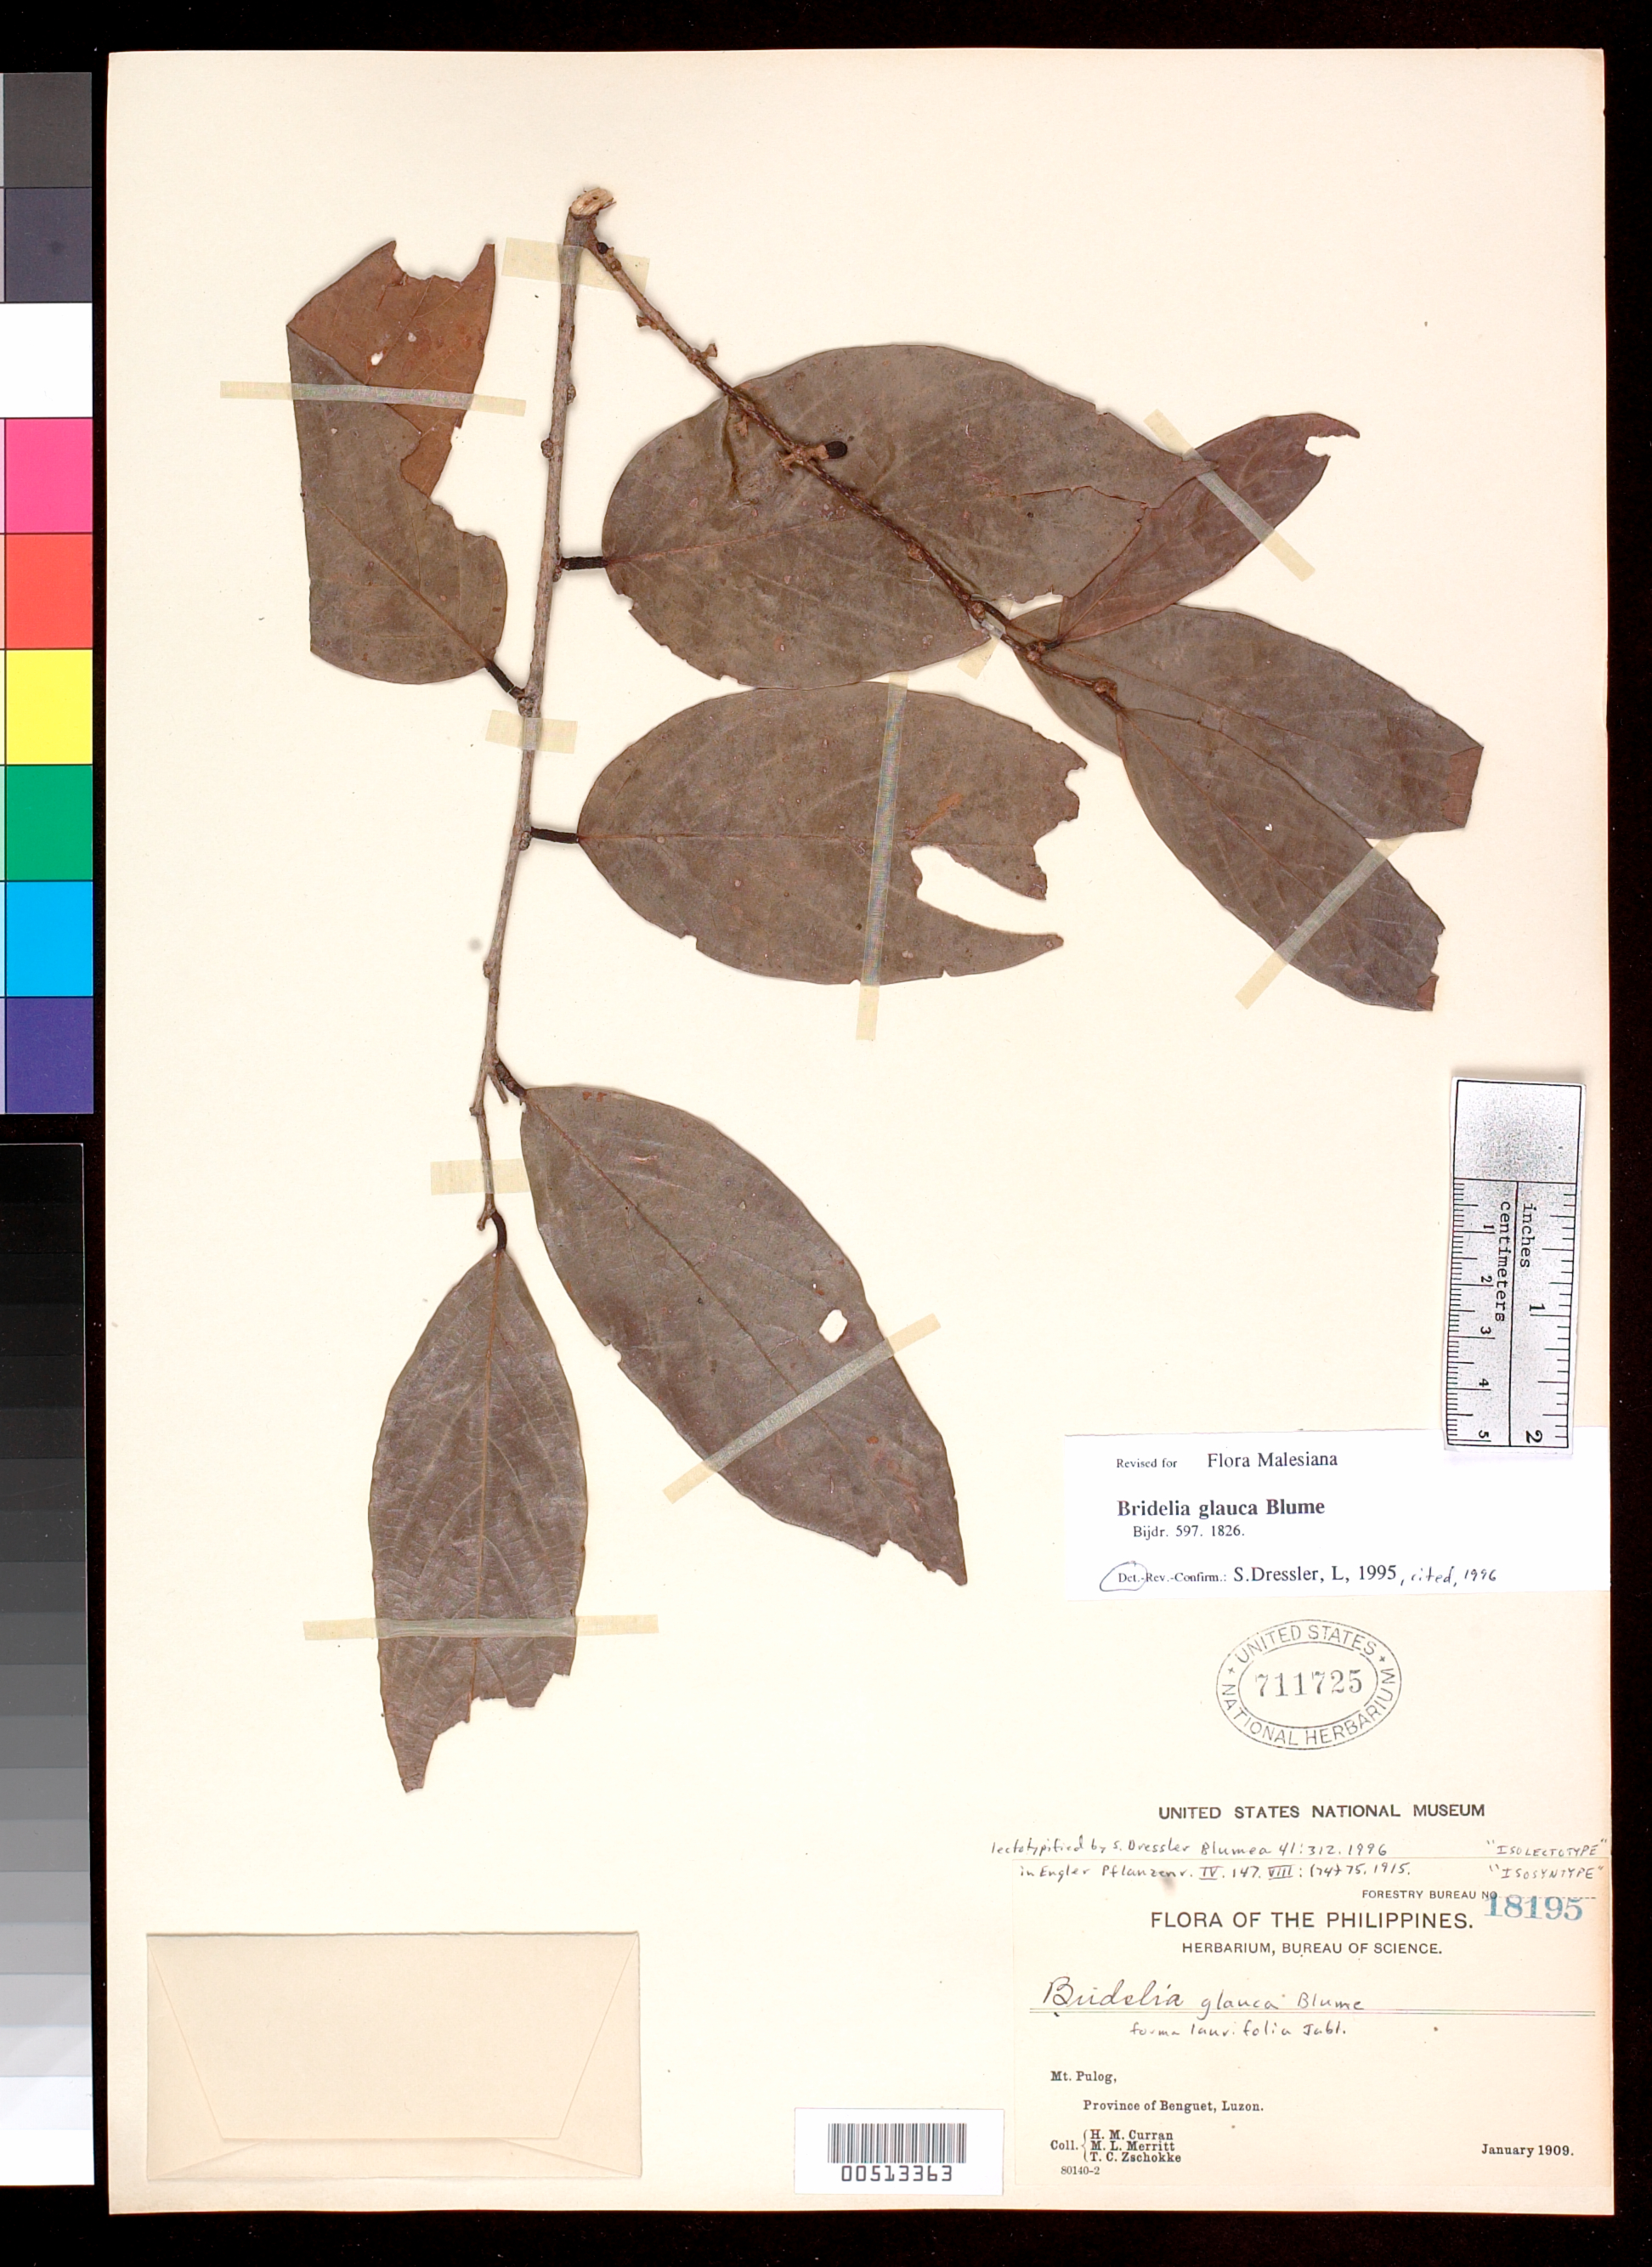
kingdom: Plantae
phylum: Tracheophyta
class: Magnoliopsida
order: Malpighiales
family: Phyllanthaceae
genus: Bridelia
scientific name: Bridelia glauca f. laurifolia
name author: Jabl. in Engl.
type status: Isolectotype; Isosyntype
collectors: H. M. Curran, M. L. Merritt & T. C. Zschokke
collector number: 18195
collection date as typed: Jan 1909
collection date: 1909-01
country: Philippines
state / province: Cordillera (Administrative Region)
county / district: Benguet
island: Luzon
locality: Mt. Pulog.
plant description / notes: Not a type if Jablonski's name is considered a comb. & stat. nov. based on Bridelia laurifolia Elm.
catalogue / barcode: US 711725